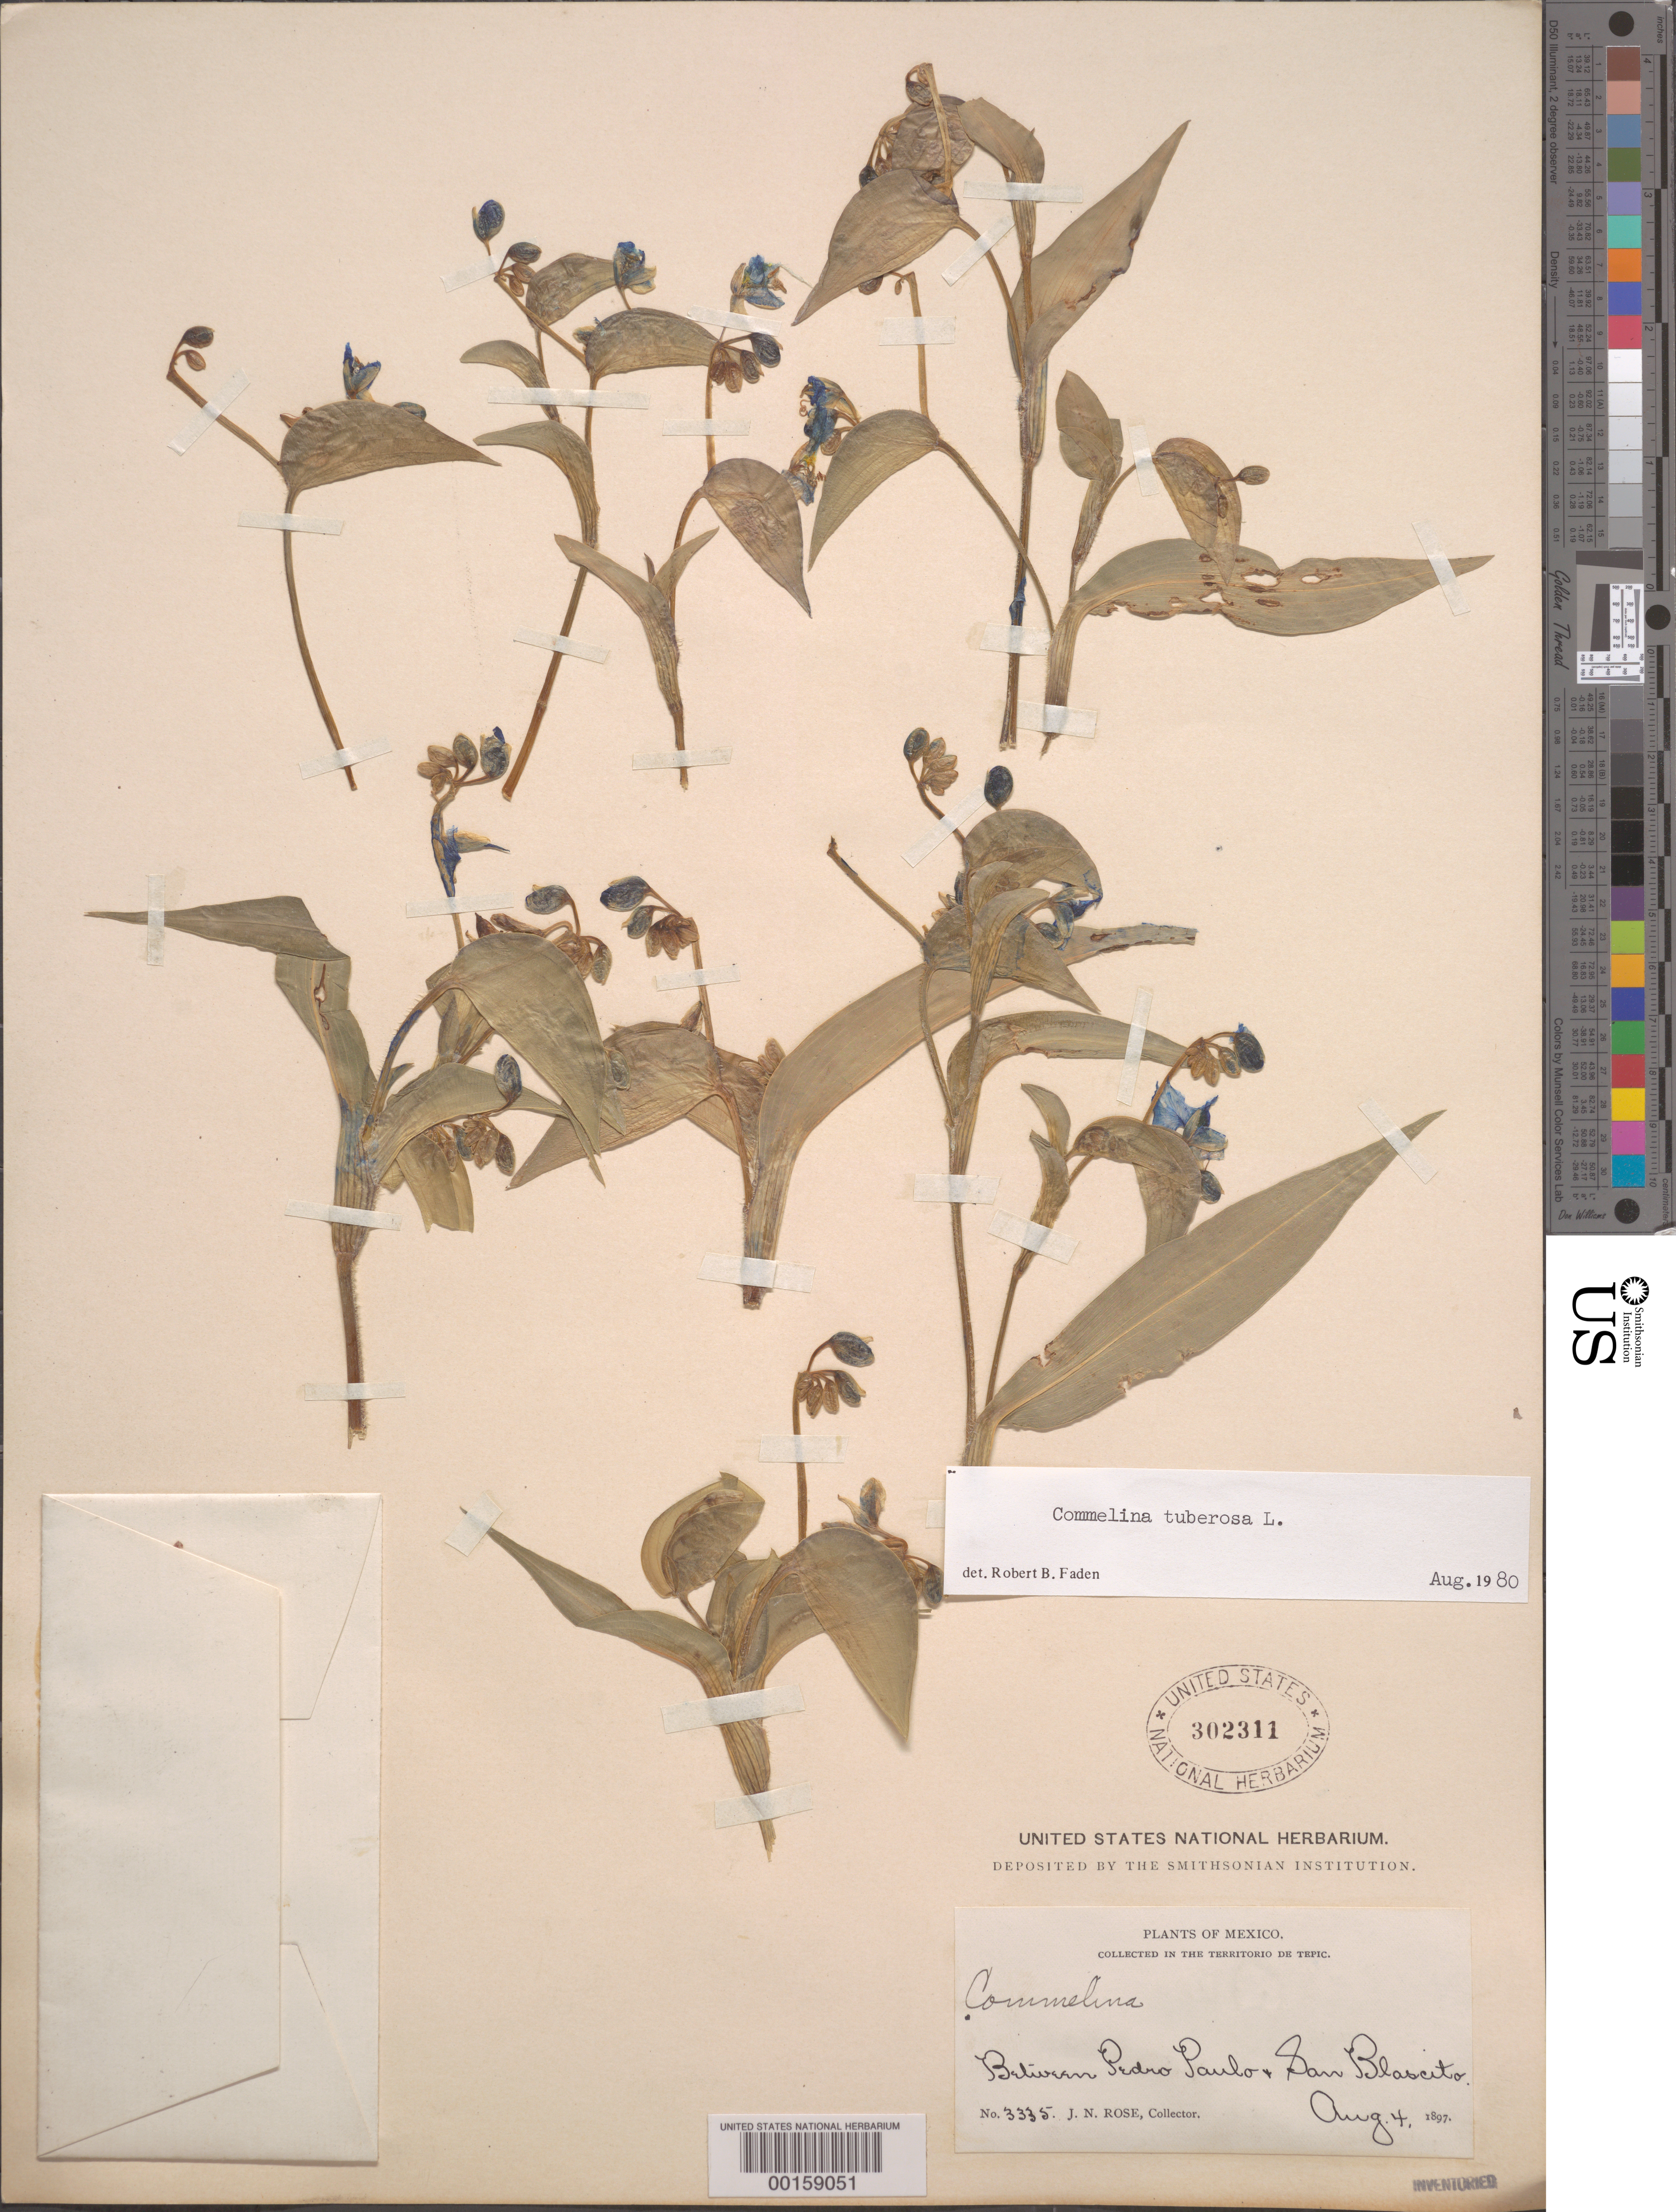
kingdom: Plantae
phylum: Tracheophyta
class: Liliopsida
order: Commelinales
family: Commelinaceae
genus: Commelina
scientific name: Commelina tuberosa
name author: L.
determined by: Faden, Robert B., (US), Smithsonian Institution - National Museum of Natural History (UNITED STATES)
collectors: J. N. Rose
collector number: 3335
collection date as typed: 04 Aug 1897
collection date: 1897-08-04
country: Mexico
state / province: Nayarit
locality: Tepic; between pedro paulo and san blascito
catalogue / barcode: US 302311